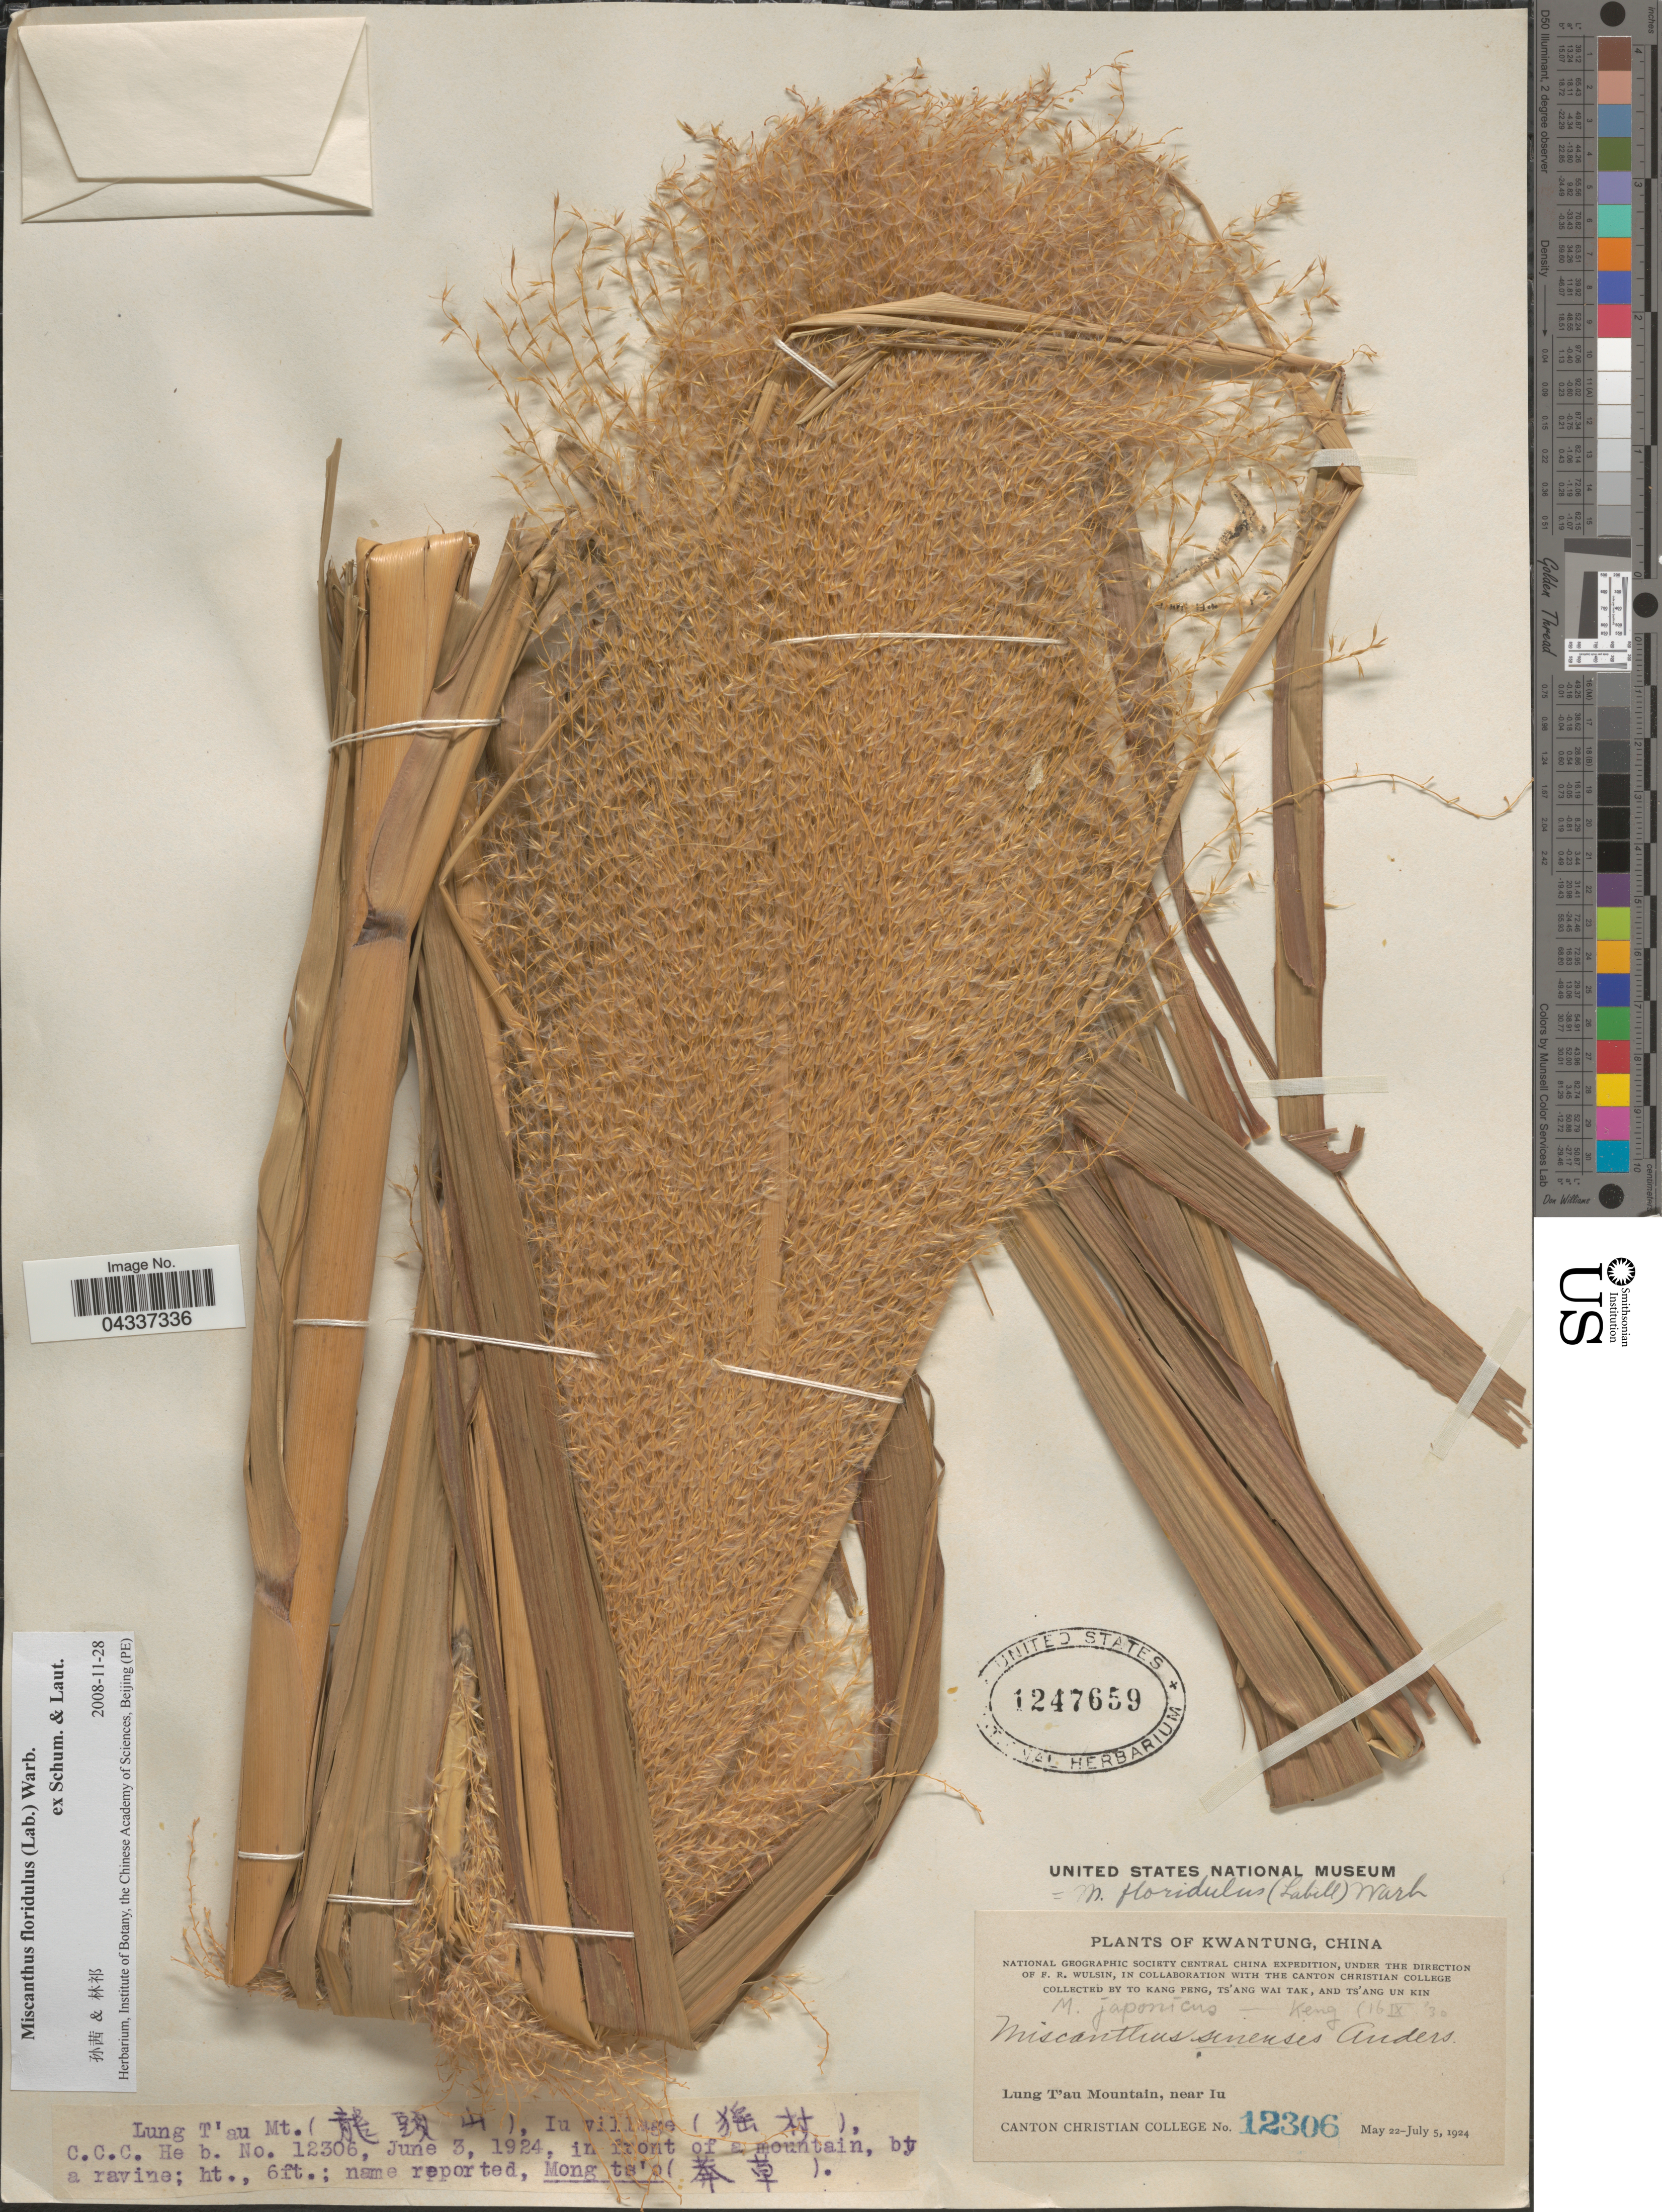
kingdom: Plantae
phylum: Tracheophyta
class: Liliopsida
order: Poales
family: Poaceae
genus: Miscanthus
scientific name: Miscanthus floridulus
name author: (Labill.) Warb.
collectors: T. K. Peng, W. T. Tsang & Ts' Ang Un Kin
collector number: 12306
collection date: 1924-06-03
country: China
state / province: Guangdong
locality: Lung T'au Mountain (X), Iu village (X). Kwantung. National Geographic Society Central China Expedition.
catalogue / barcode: US 1247659